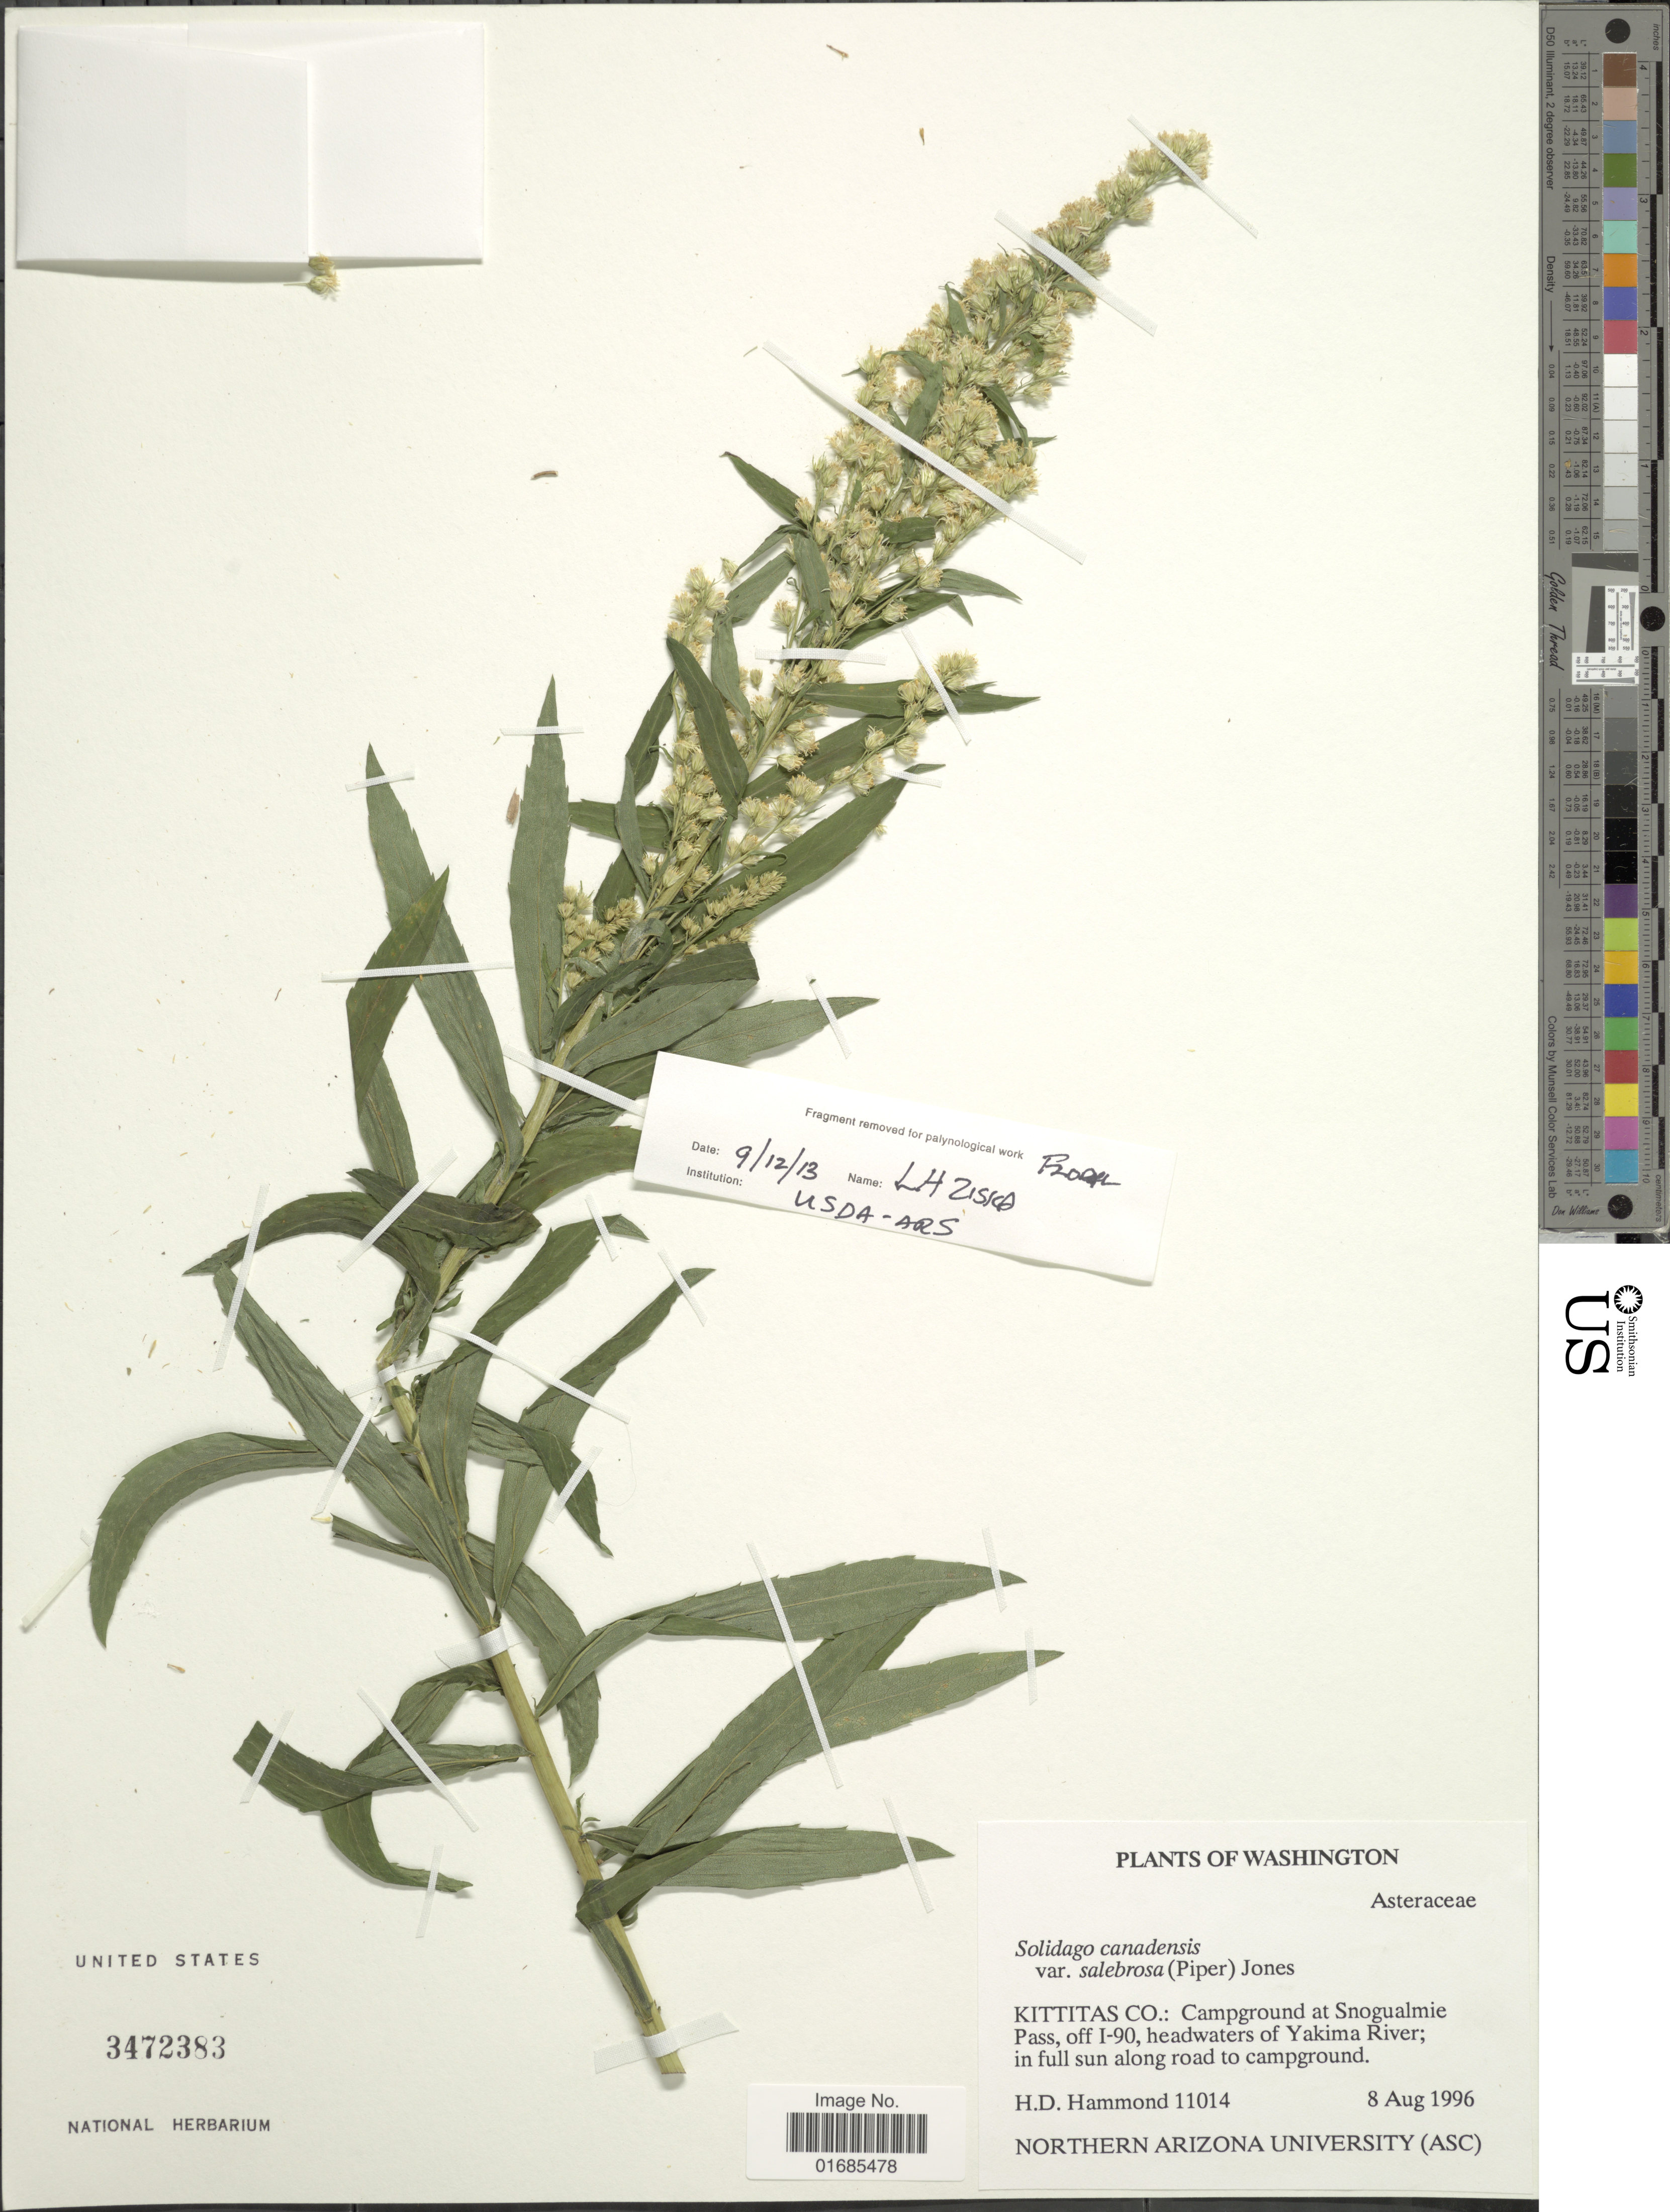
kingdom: Plantae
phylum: Tracheophyta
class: Magnoliopsida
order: Asterales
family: Asteraceae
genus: Solidago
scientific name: Solidago canadensis var. salebrosa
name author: (Piper) M.E. Jones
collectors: H. Hammond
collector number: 11014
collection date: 1996-08-08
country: United States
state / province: Washington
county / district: Kittitas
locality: Kittitas Co., campground at Snogualmie Pass, off I-90, headwaters of Yakima River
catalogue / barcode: US 3472383